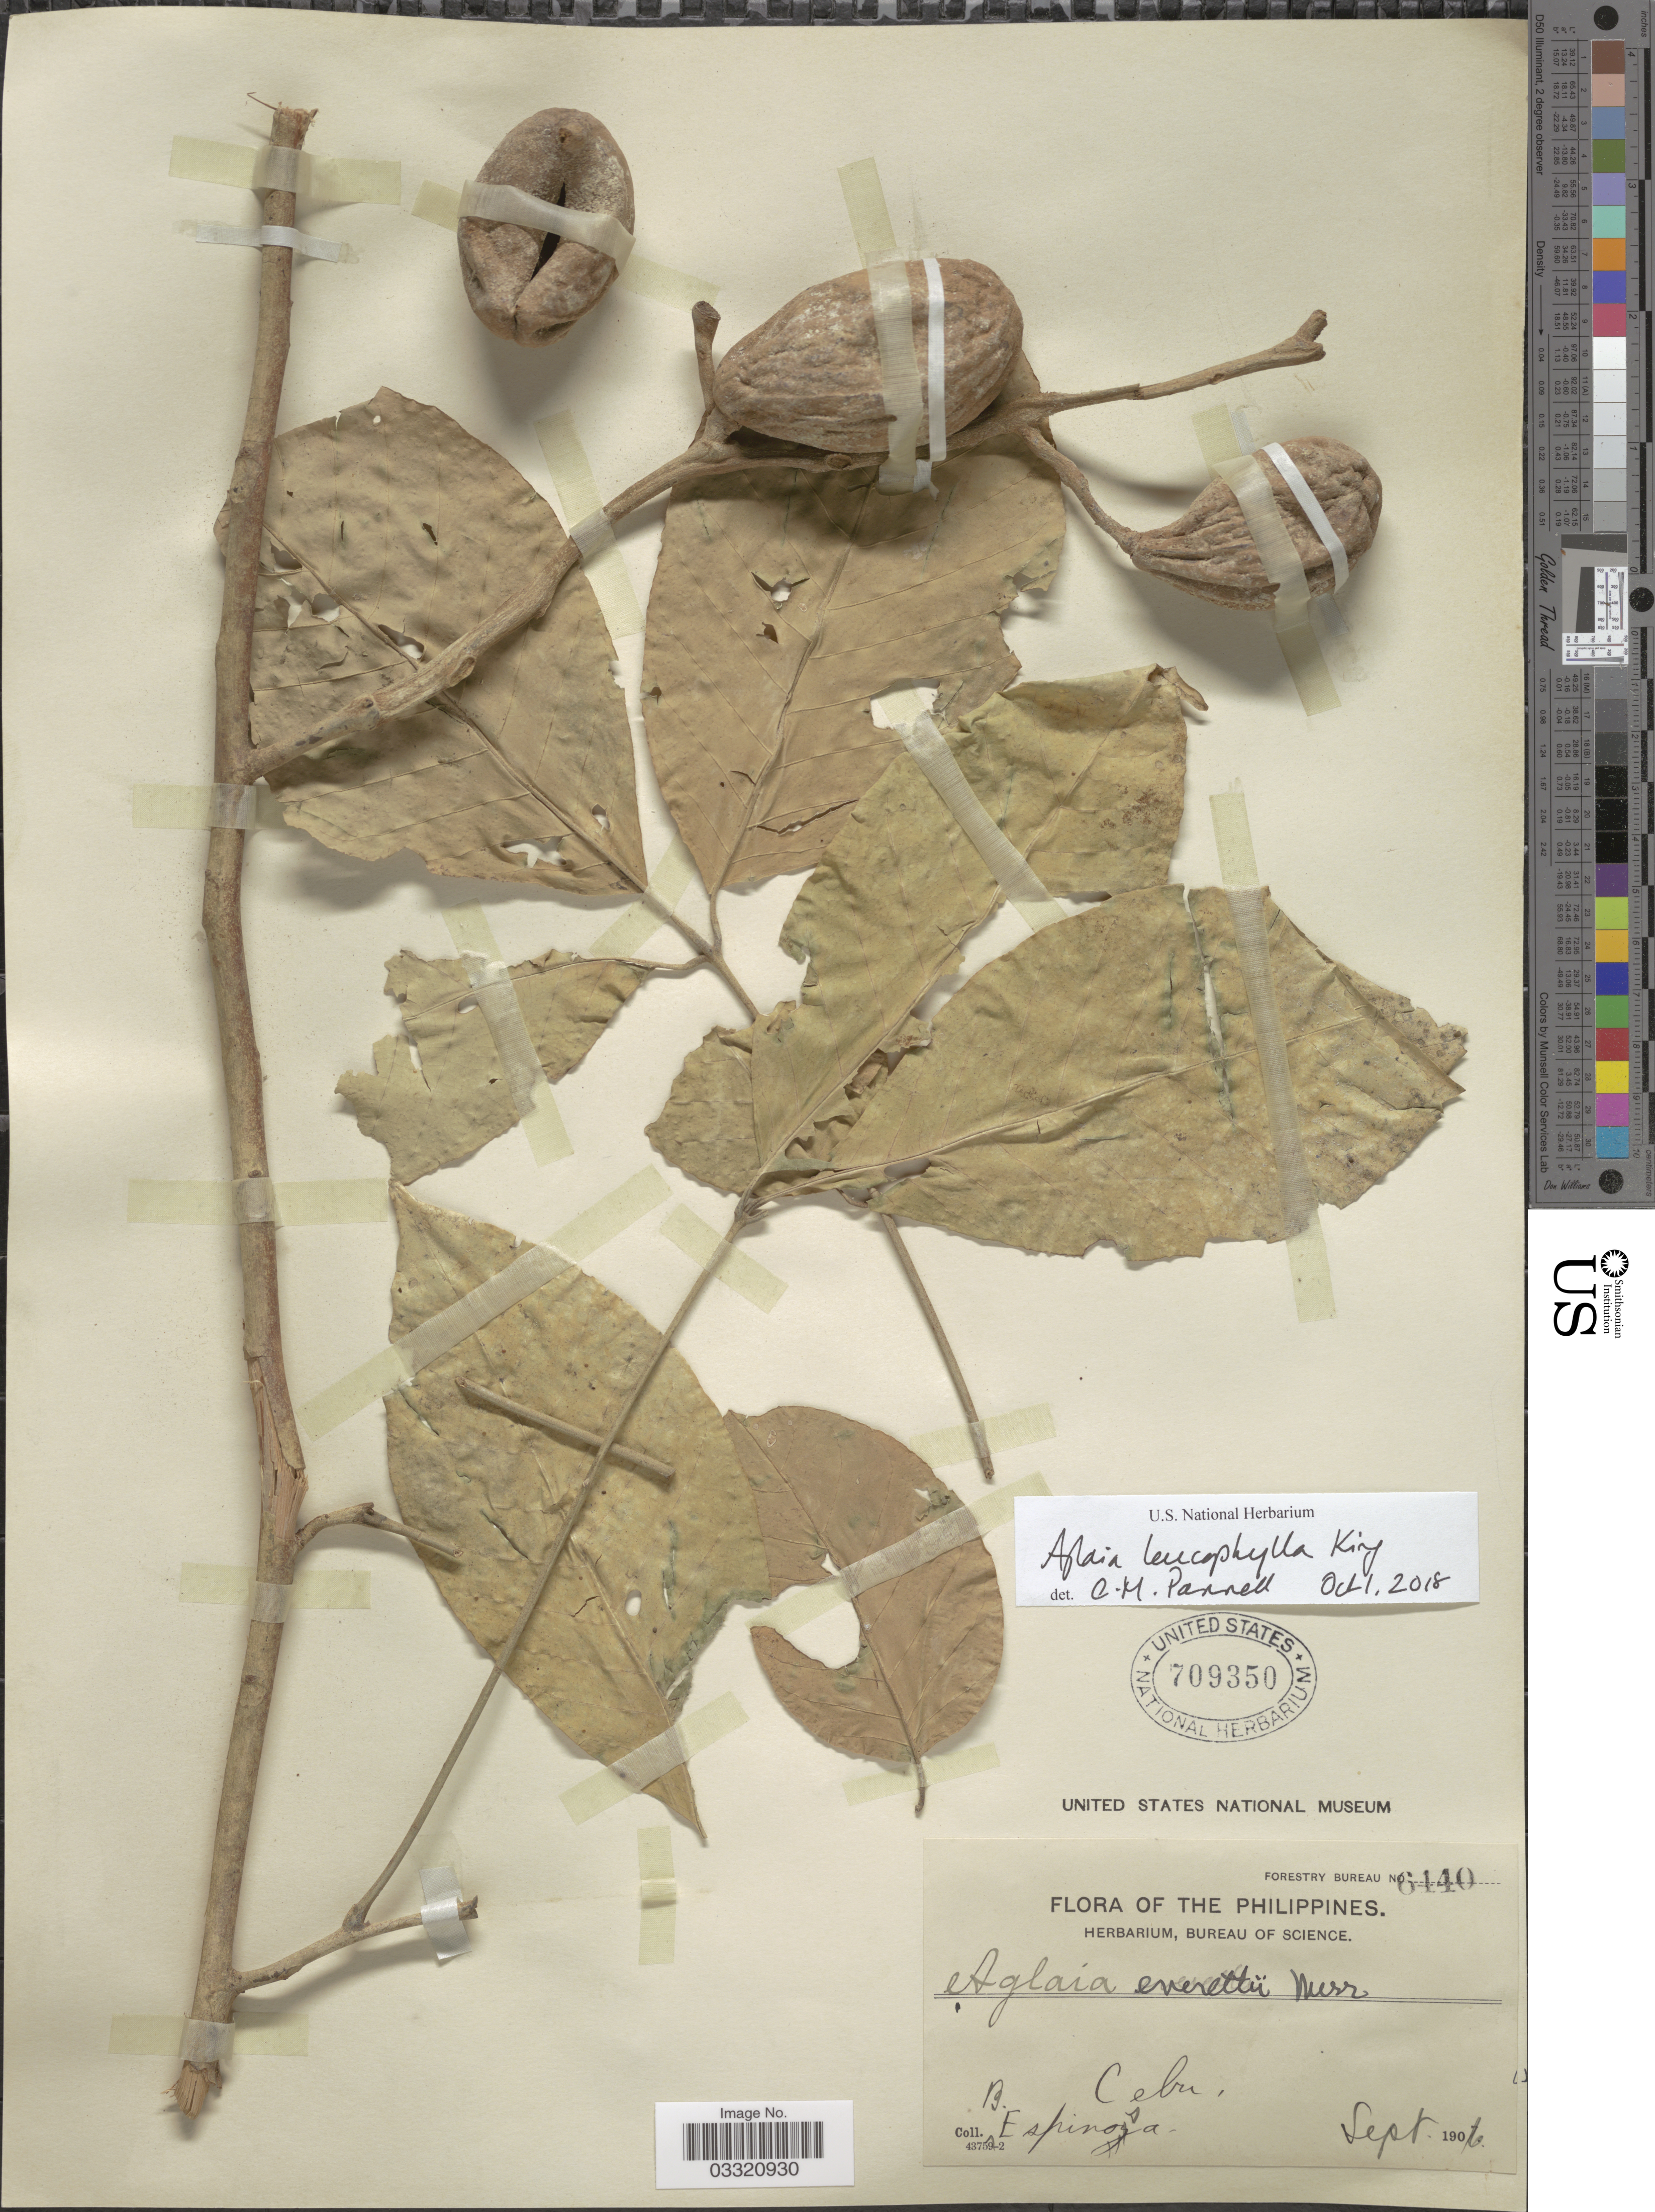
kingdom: Plantae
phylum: Tracheophyta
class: Magnoliopsida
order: Sapindales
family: Meliaceae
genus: Aglaia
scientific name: Aglaia leucophylla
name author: King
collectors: B. Espinosa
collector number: Forestry Bureau 6140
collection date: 1906-09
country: Philippines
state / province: Central Visayas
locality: Cebu.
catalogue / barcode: US 709350